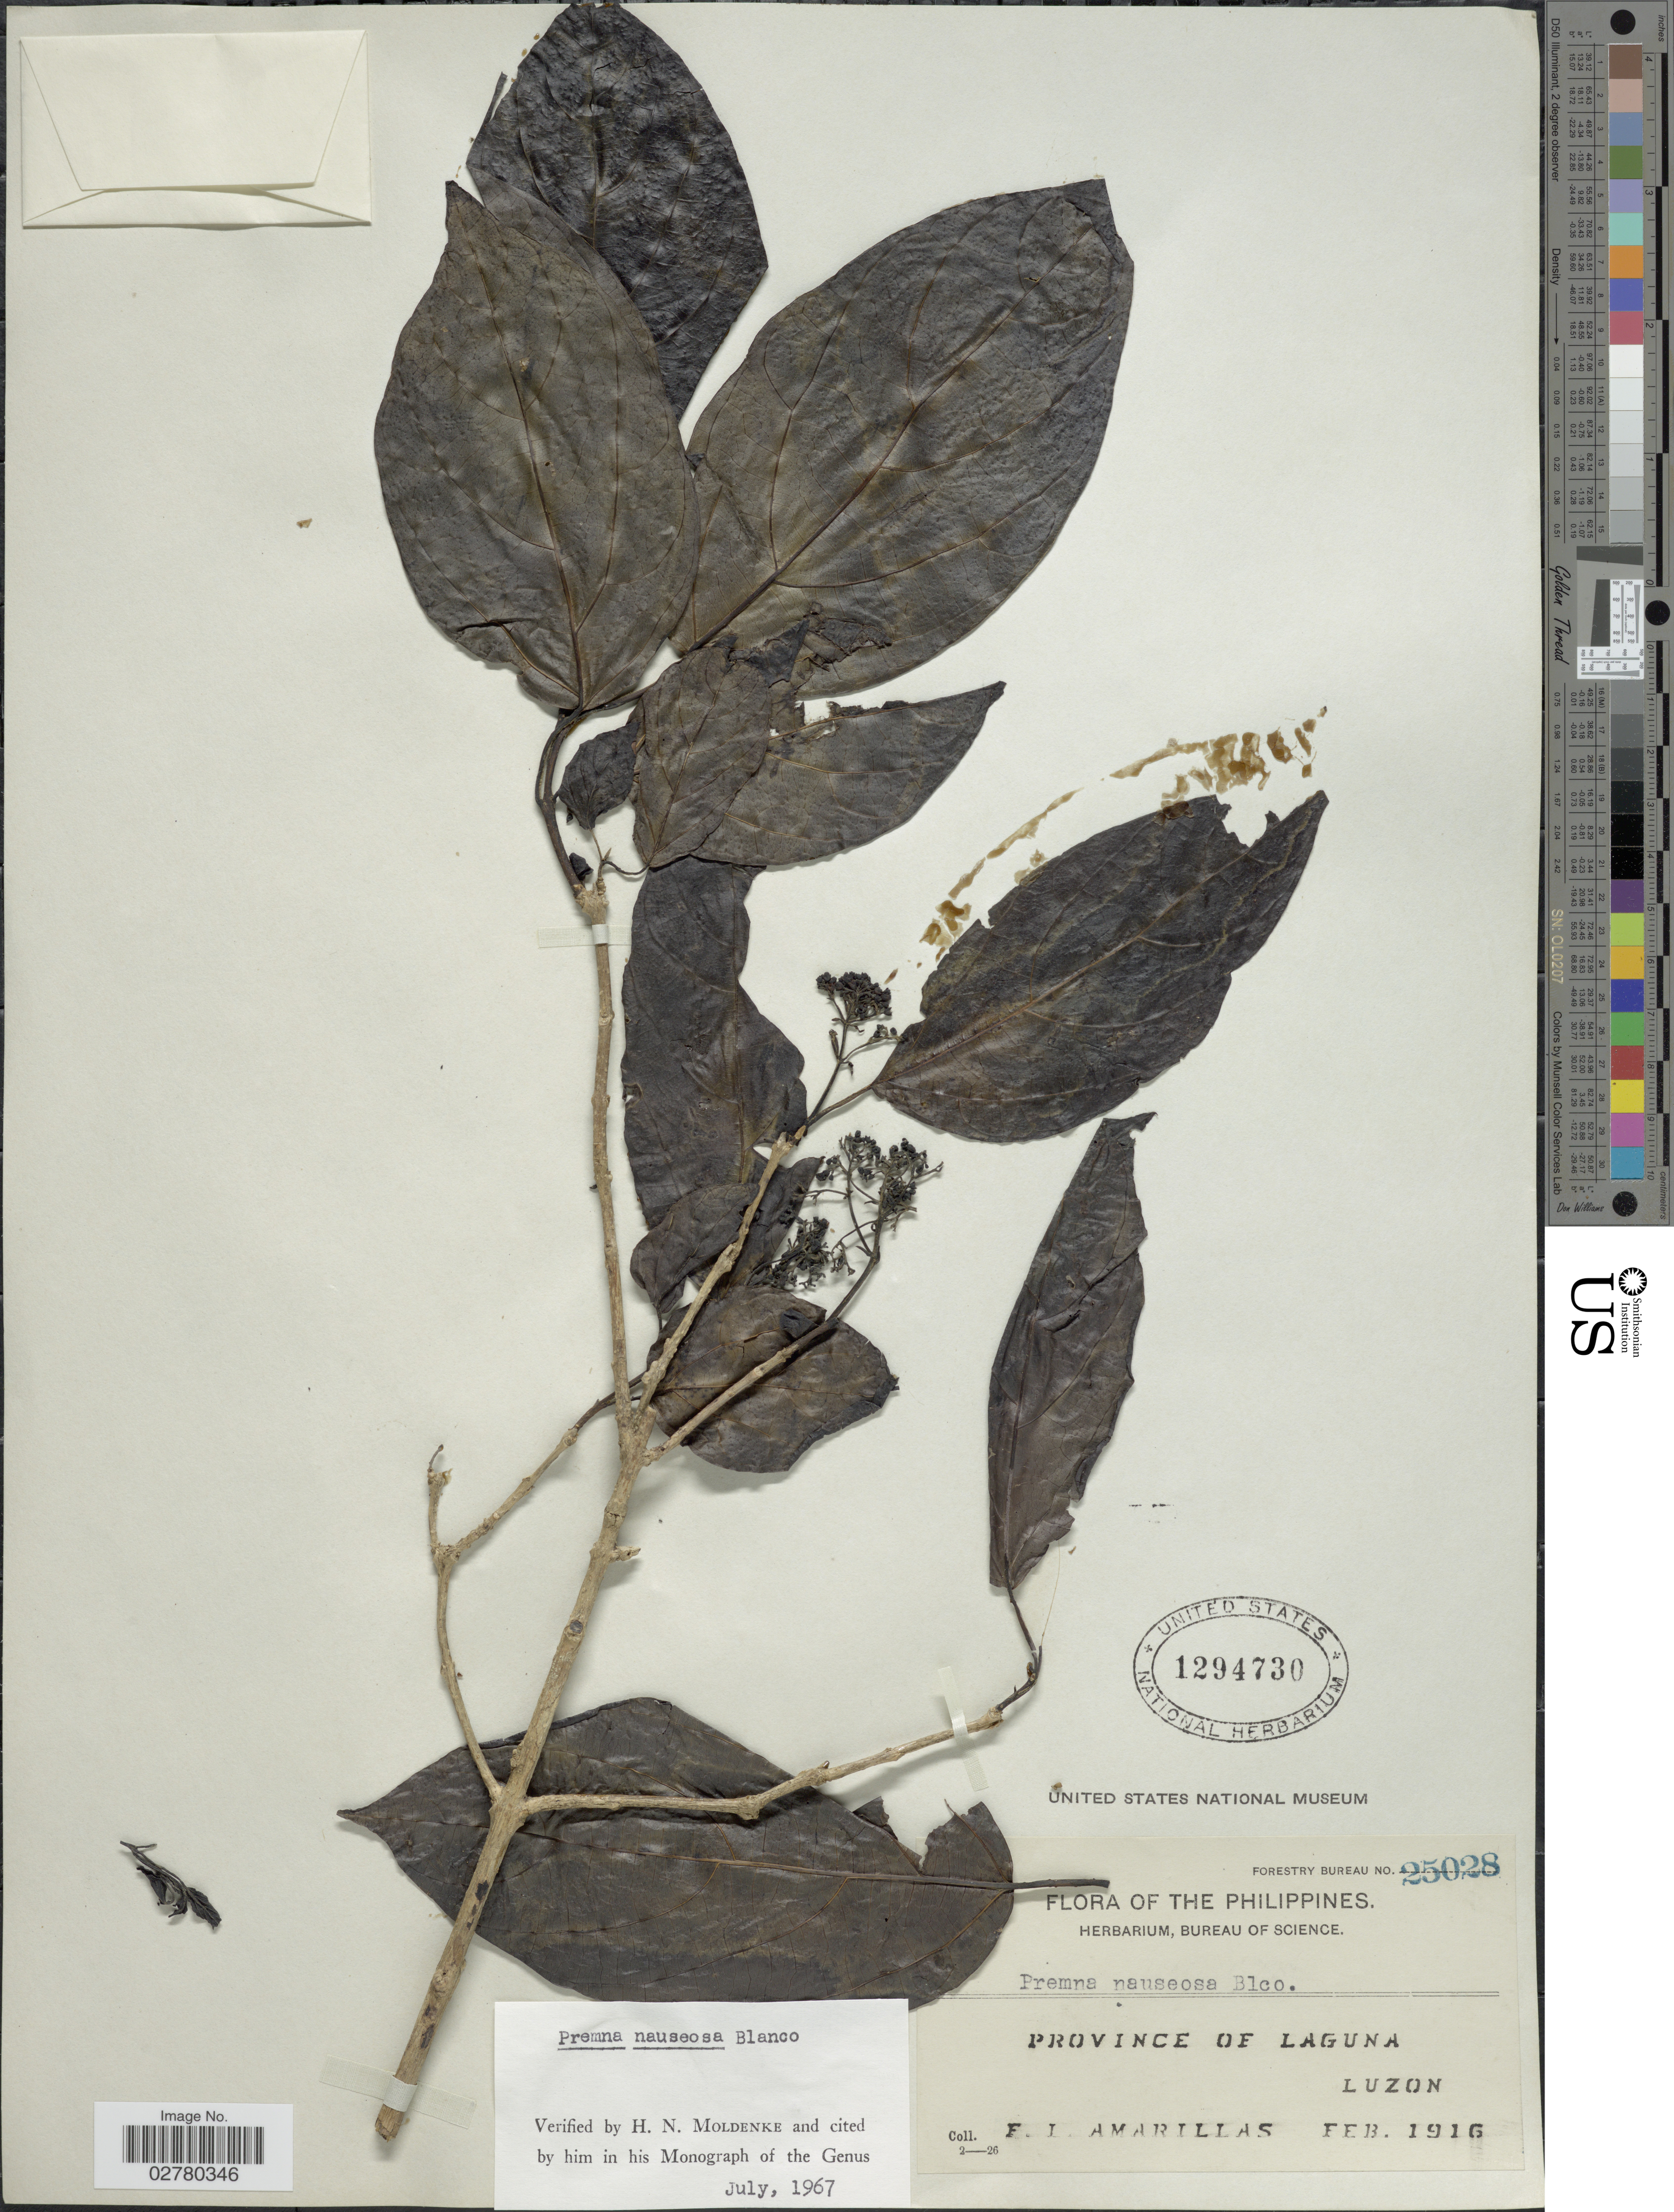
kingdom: Plantae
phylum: Tracheophyta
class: Magnoliopsida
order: Lamiales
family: Lamiaceae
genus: Premna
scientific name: Premna nauseosa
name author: Blanco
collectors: F. Amarillas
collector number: Forestry Bureau 25028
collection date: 1916-02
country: Philippines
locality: Province of Laguna, Luzon.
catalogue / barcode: US 1294730